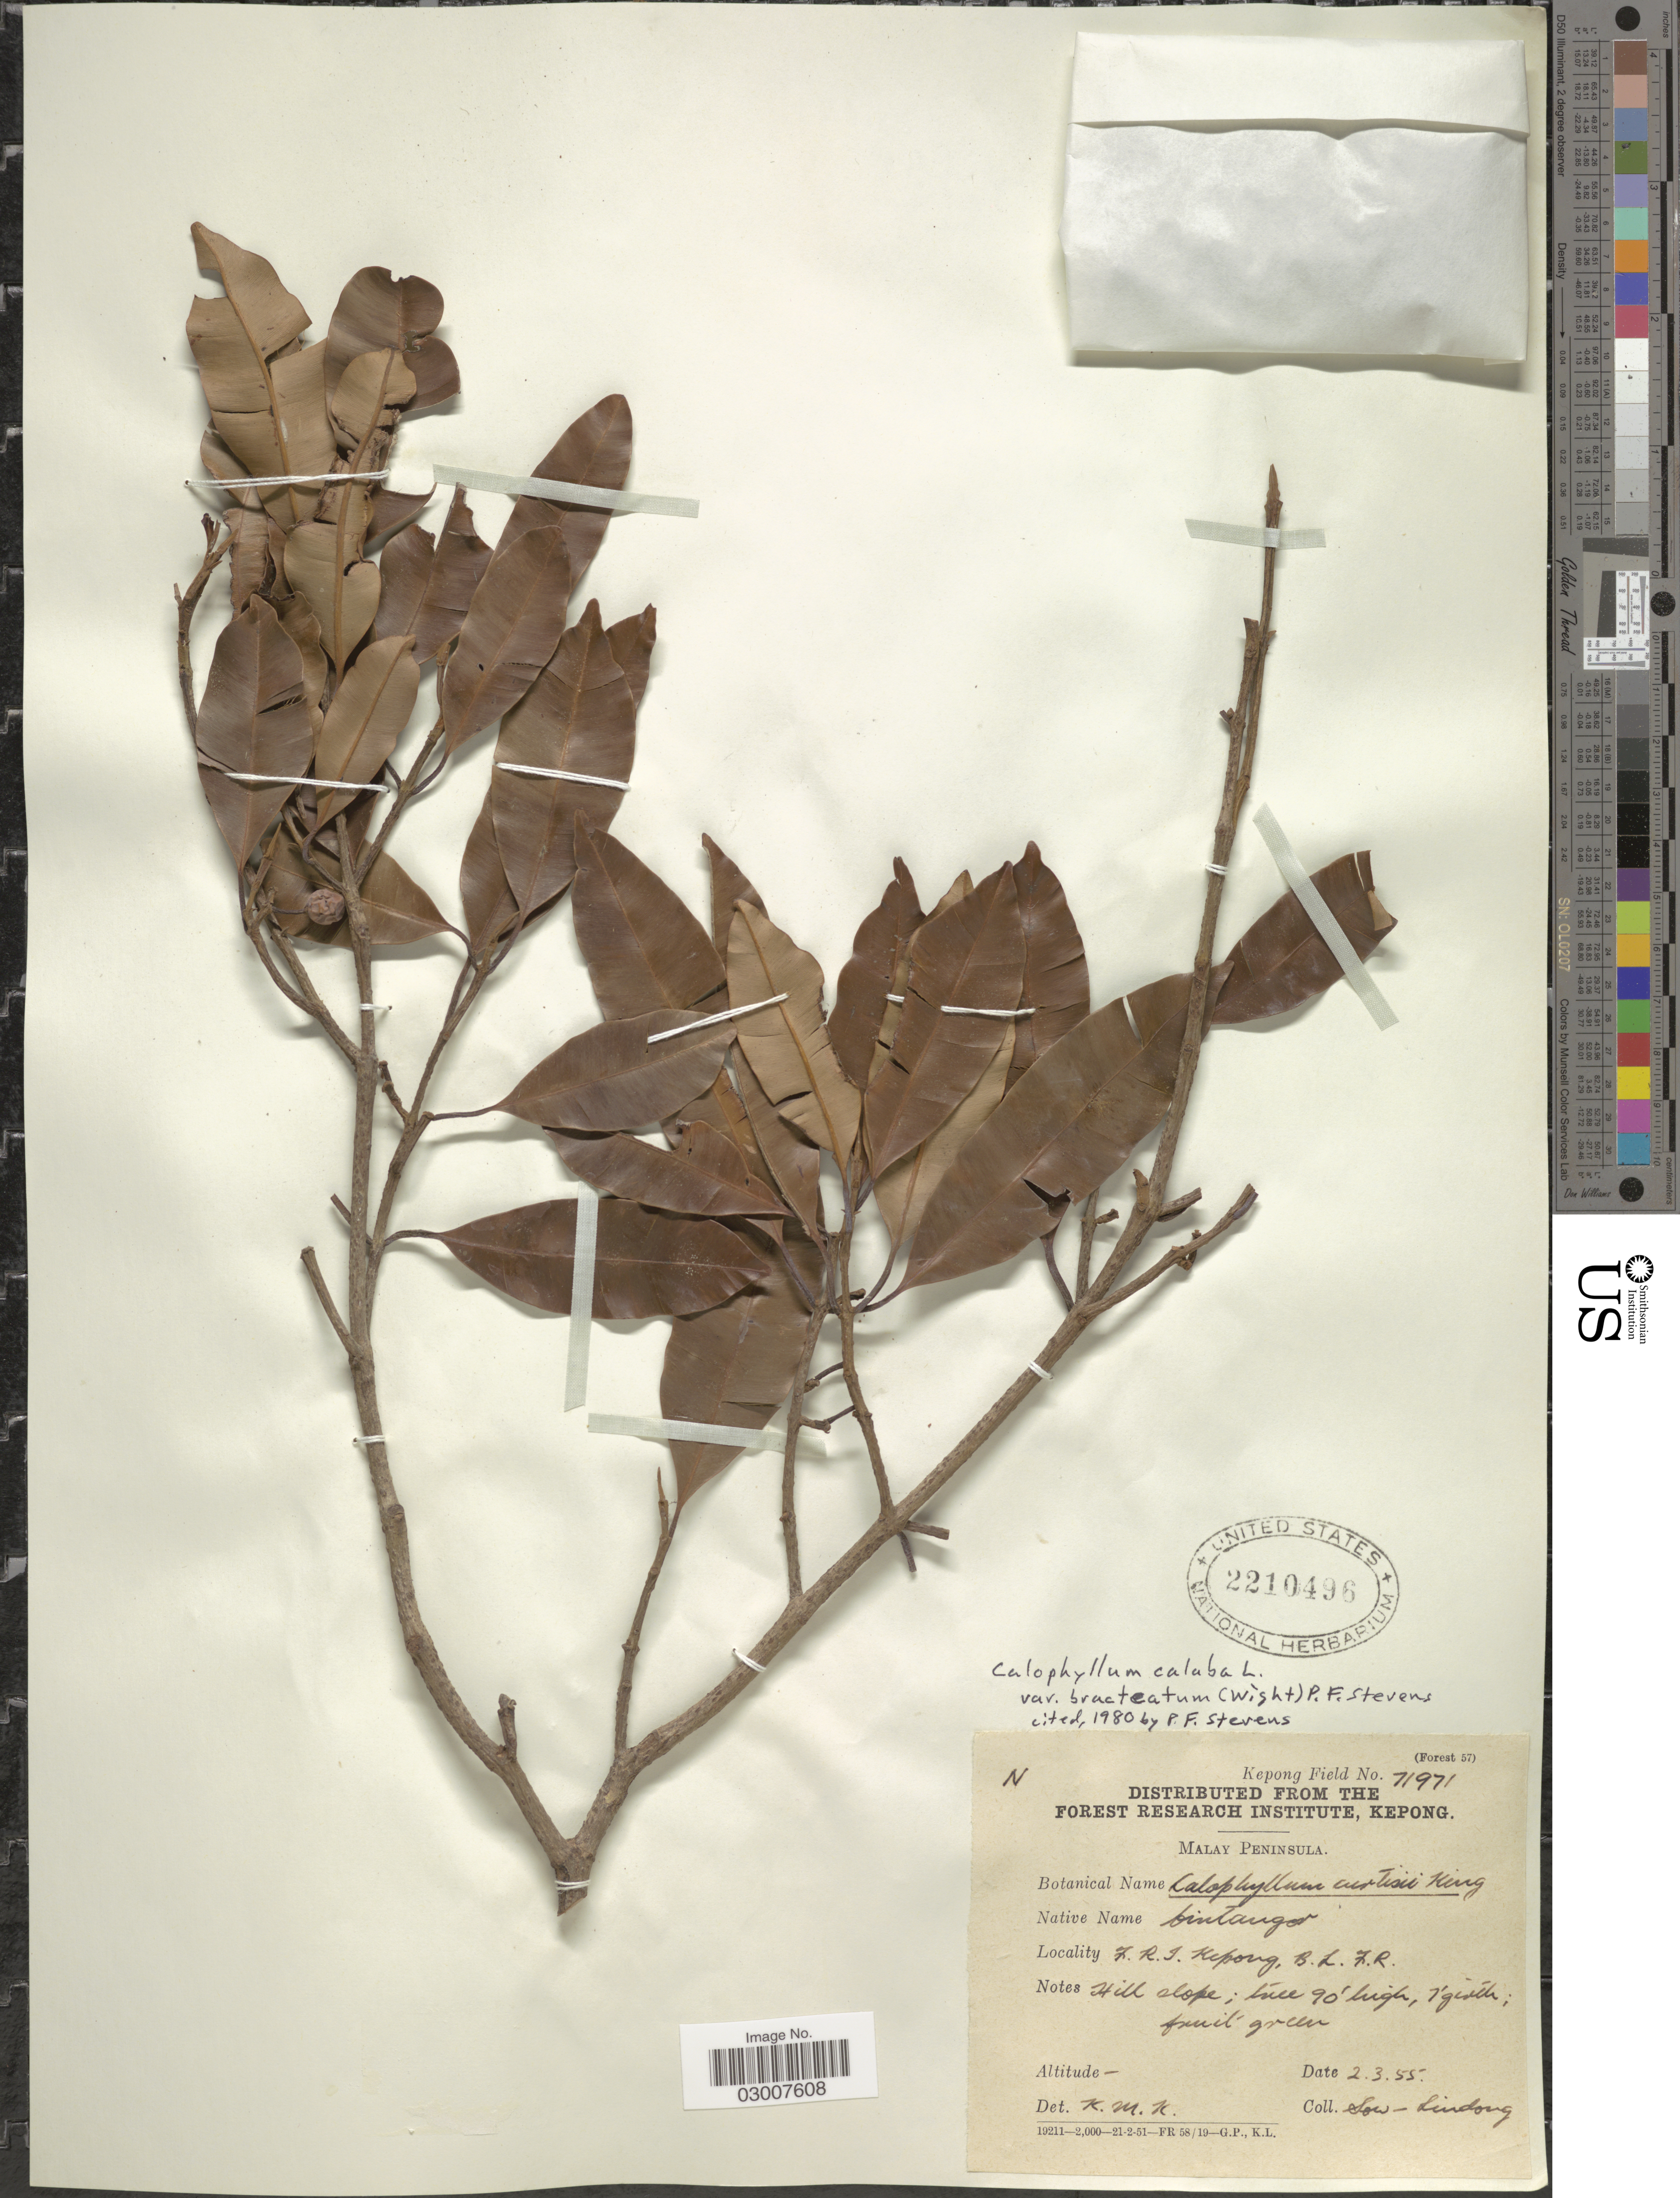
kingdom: Plantae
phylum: Tracheophyta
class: Magnoliopsida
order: Malpighiales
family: Calophyllaceae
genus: Calophyllum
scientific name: Calophyllum calaba var. bracteatum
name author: (Wight) P.F. Stevens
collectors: -. Sow & Lindong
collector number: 71971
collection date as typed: Transcribed d/m/y: 2/3/55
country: Malaysia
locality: Malay Peninsula. F. R. I. Kepong, B. L. F. R.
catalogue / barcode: US 2210496